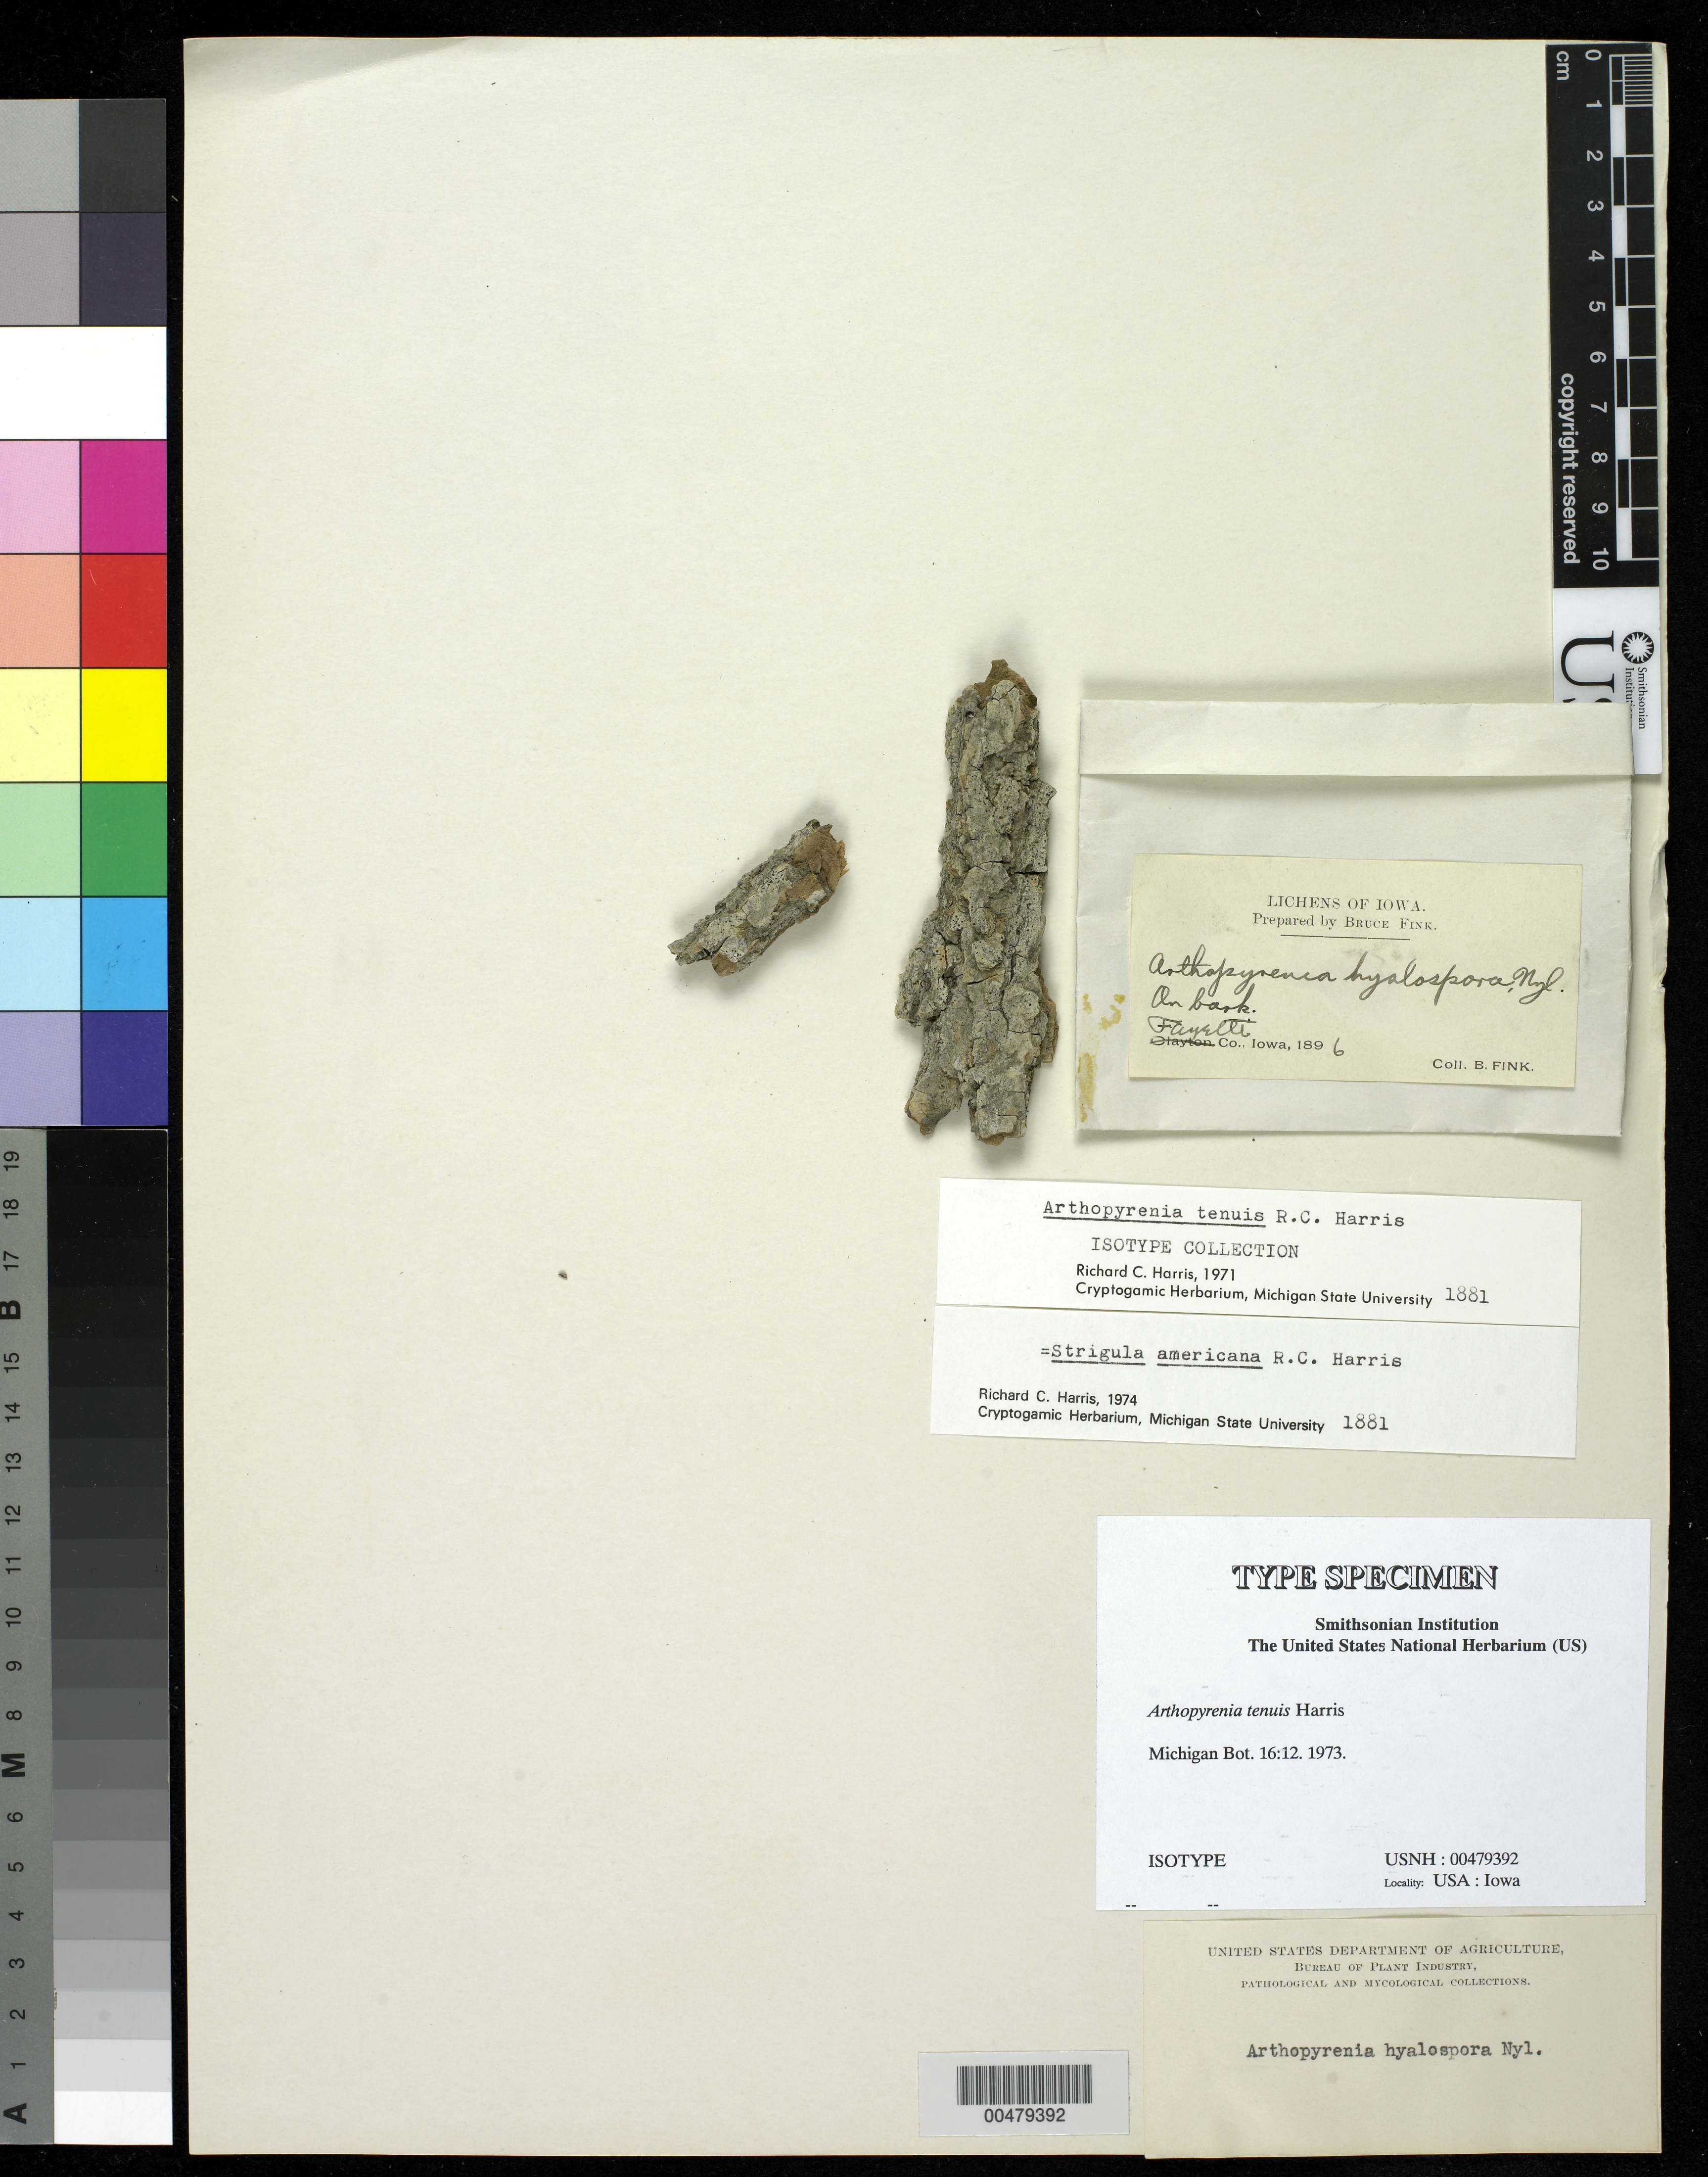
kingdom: Fungi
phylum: Ascomycota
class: Dothideomycetes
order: Pleosporales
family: Arthopyreniaceae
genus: Arthopyrenia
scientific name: Arthopyrenia tenuis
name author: R.C. Harris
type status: Isotype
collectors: B. Fink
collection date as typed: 1896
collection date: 1896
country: United States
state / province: Iowa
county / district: Fayette